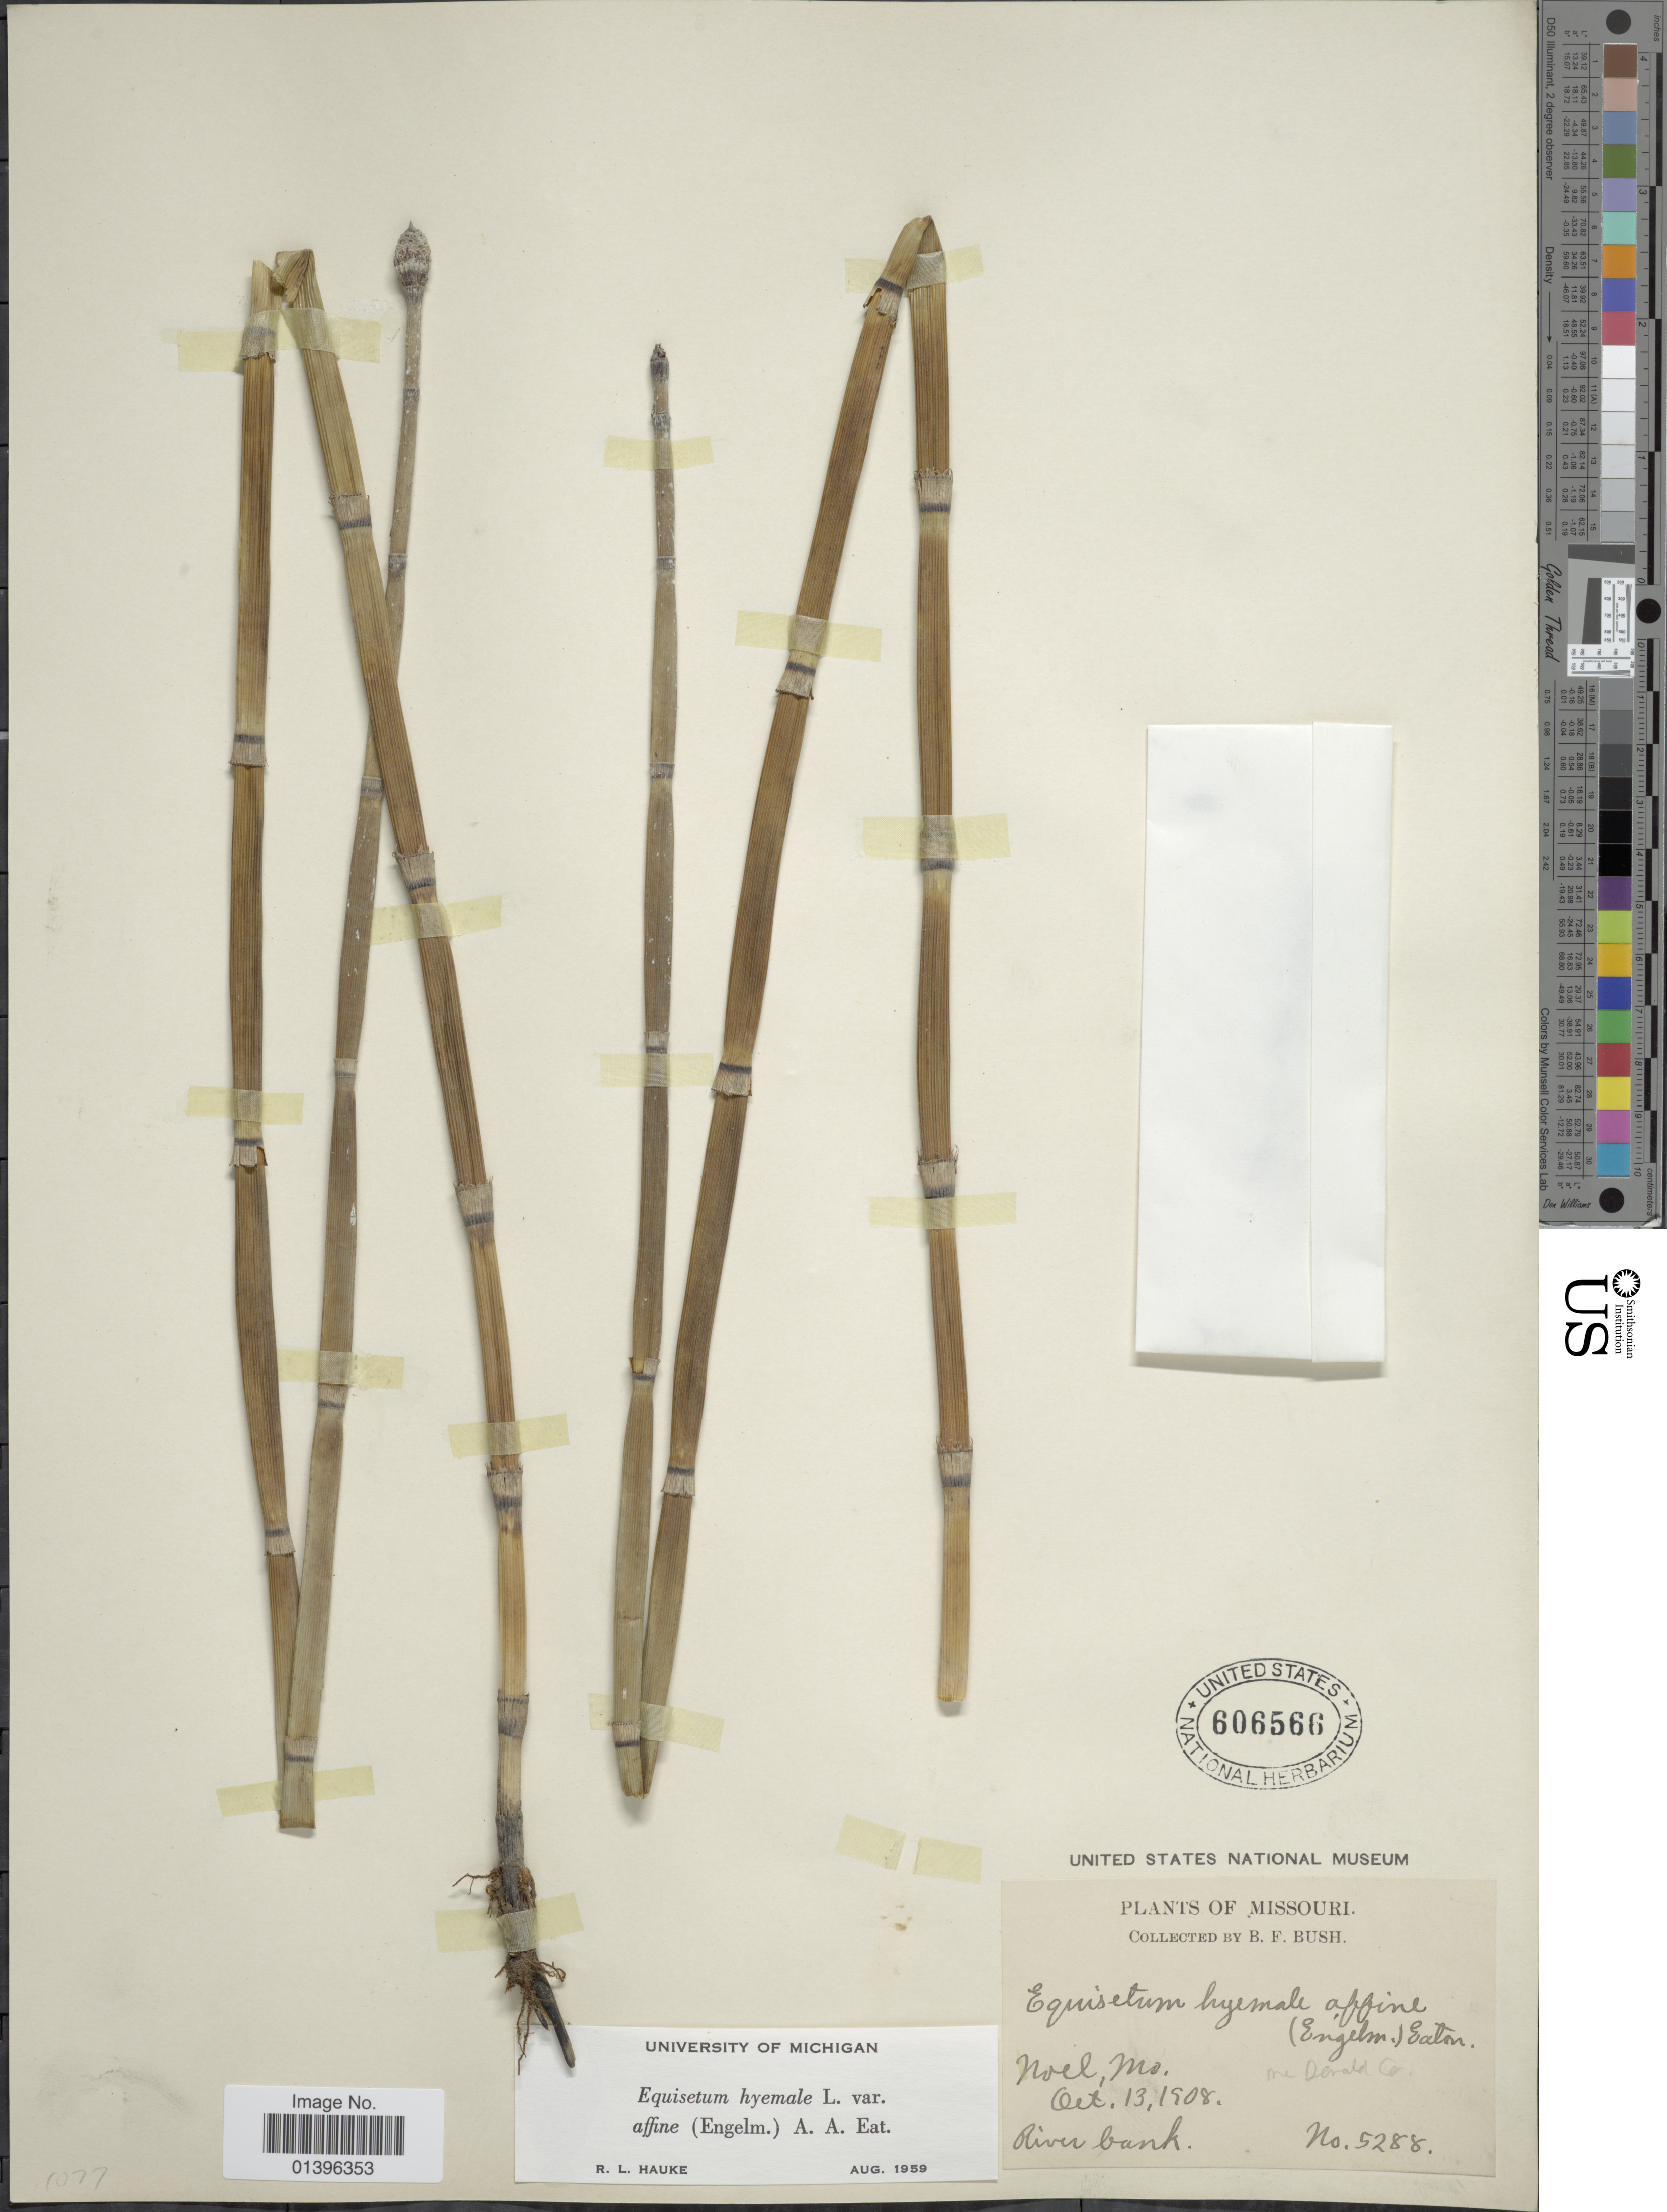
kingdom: Plantae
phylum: Tracheophyta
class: Polypodiopsida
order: Equisetales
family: Equisetaceae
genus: Equisetum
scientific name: Equisetum hyemale var. affine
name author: (Engelm.) A.A. Eaton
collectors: B. F. Bush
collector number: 5288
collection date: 1908-10-13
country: United States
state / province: Missouri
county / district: McDonald County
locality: Noel.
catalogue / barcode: US 606566